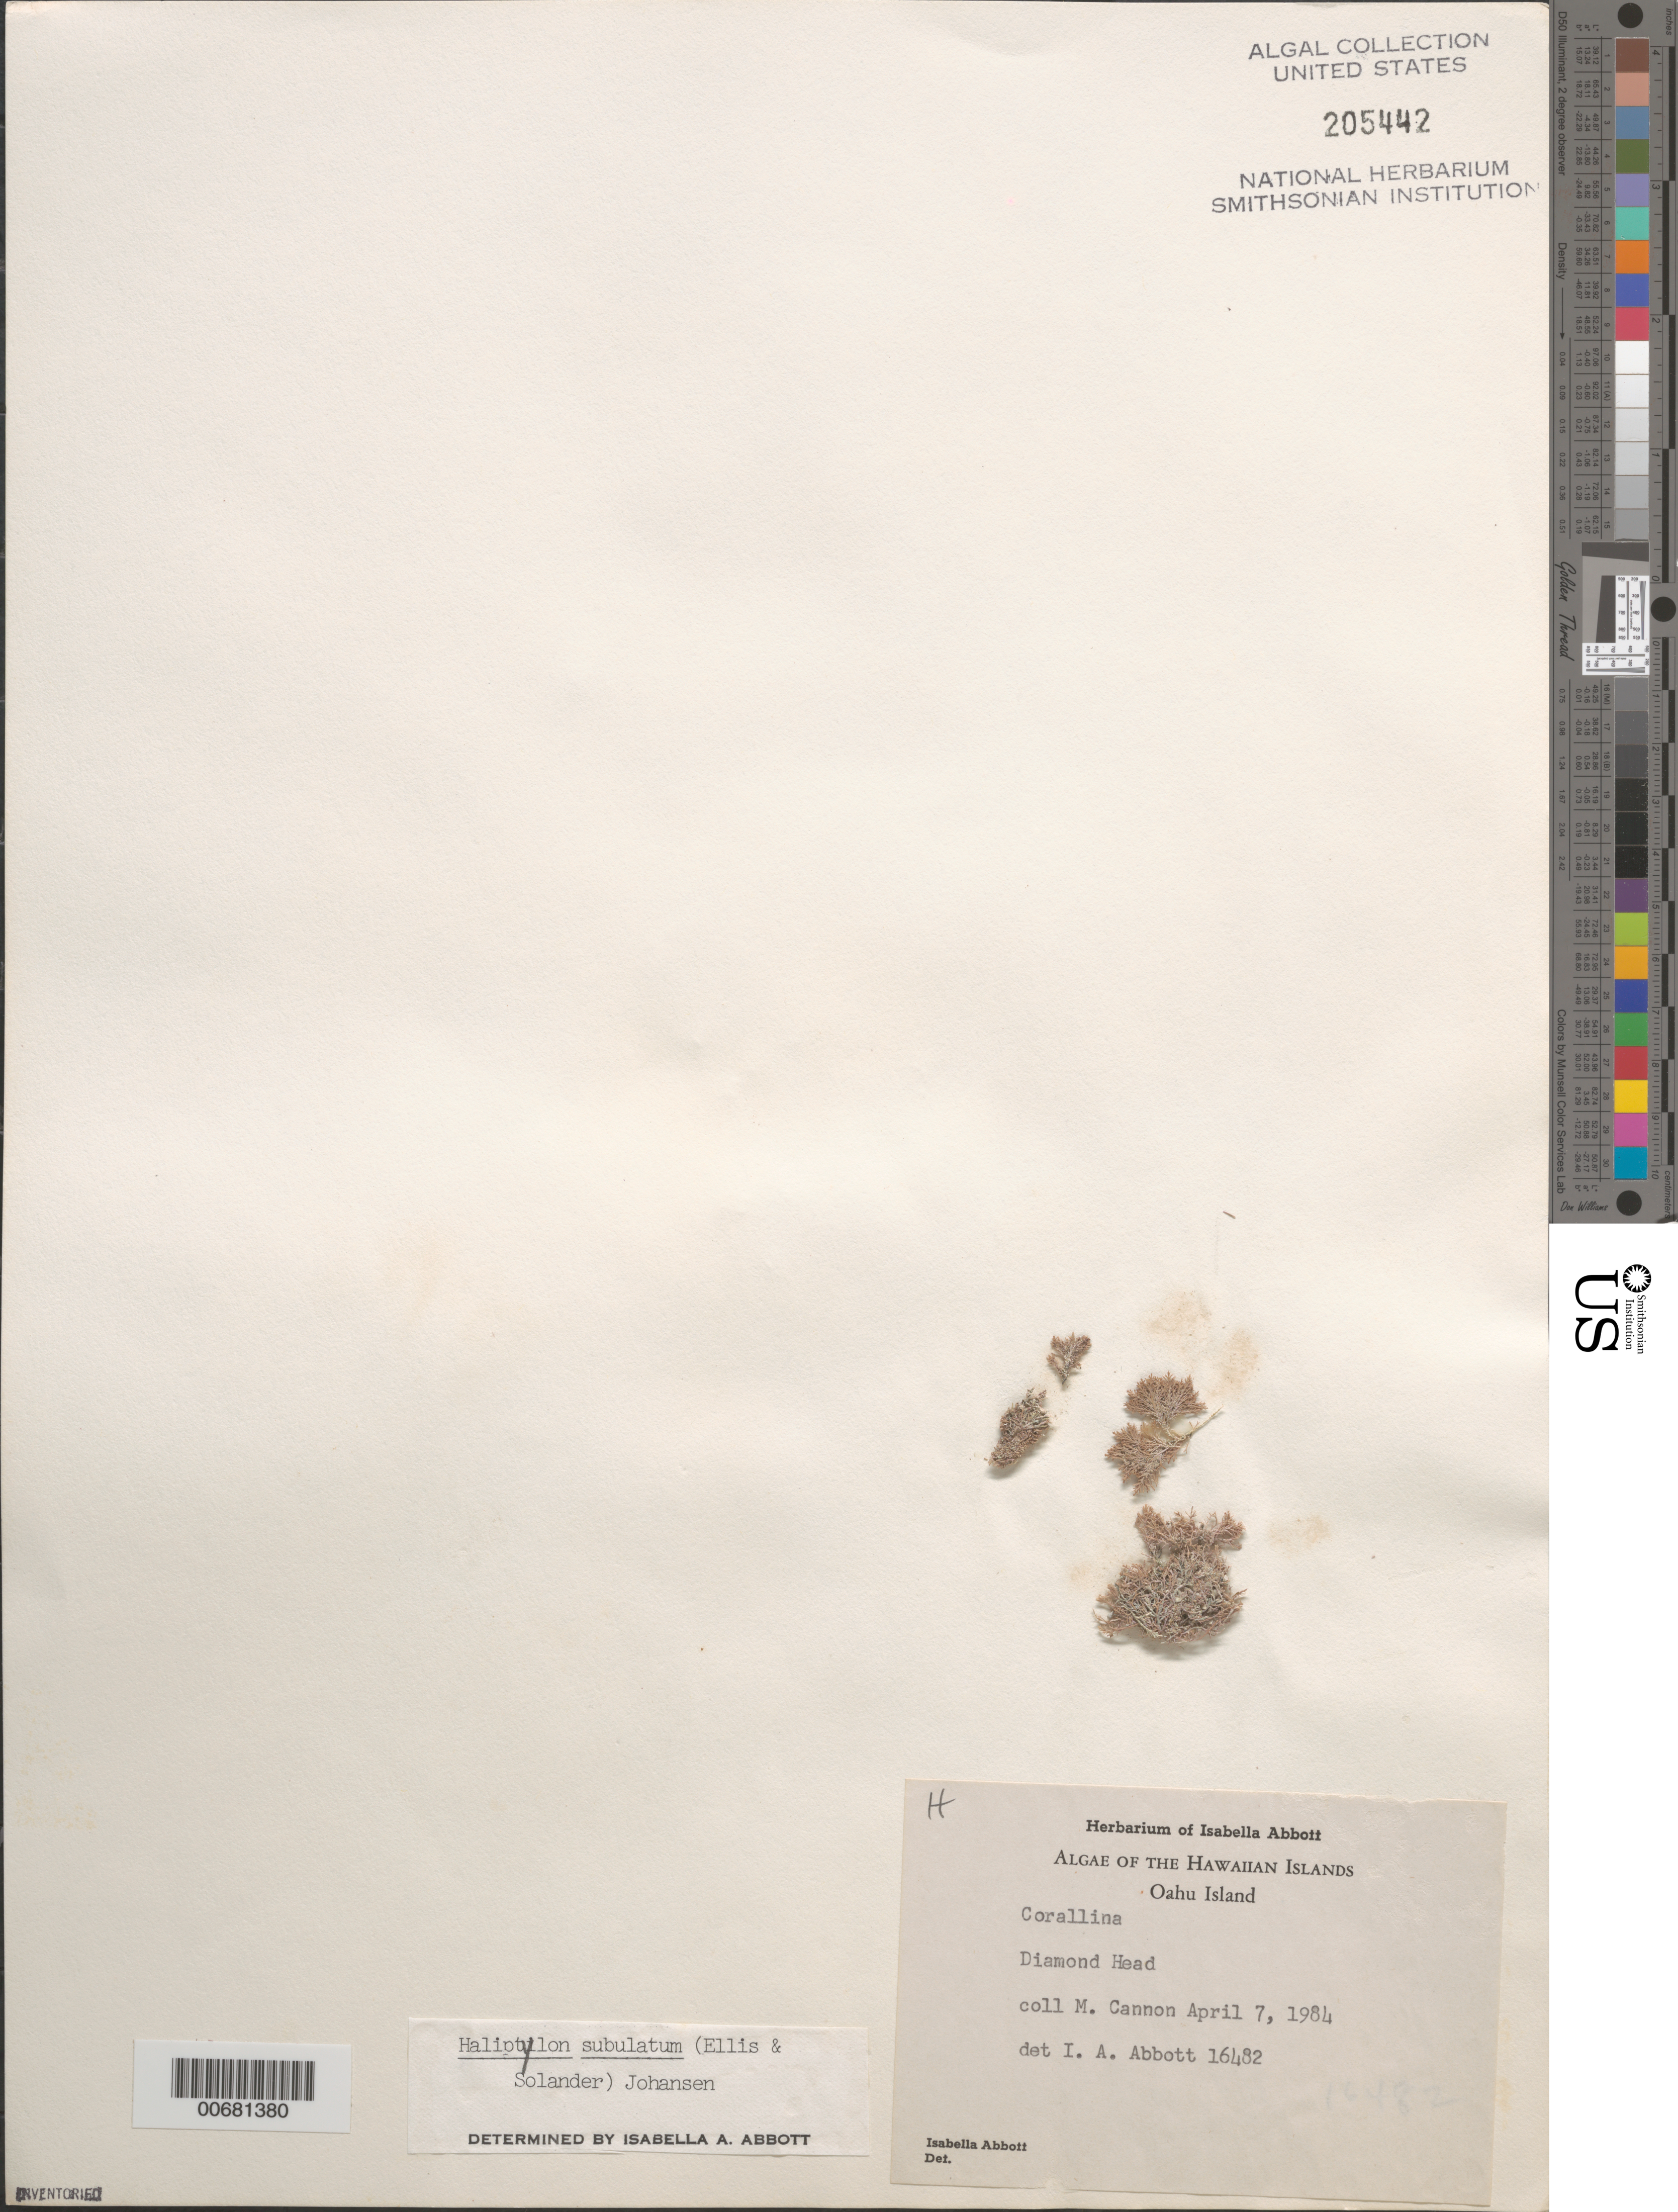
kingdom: Plantae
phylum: Rhodophyta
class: Florideophyceae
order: Corallinales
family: Corallinaceae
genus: Jania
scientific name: Jania subulata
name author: (Ellis & Sol.) Sond.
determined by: Algae name updating Project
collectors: M. Cannon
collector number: IAA 16482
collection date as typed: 07 Apr 1984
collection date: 1984-04-07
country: United States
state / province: Hawaii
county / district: Honolulu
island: Oahu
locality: Diamond Head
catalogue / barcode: US 205442